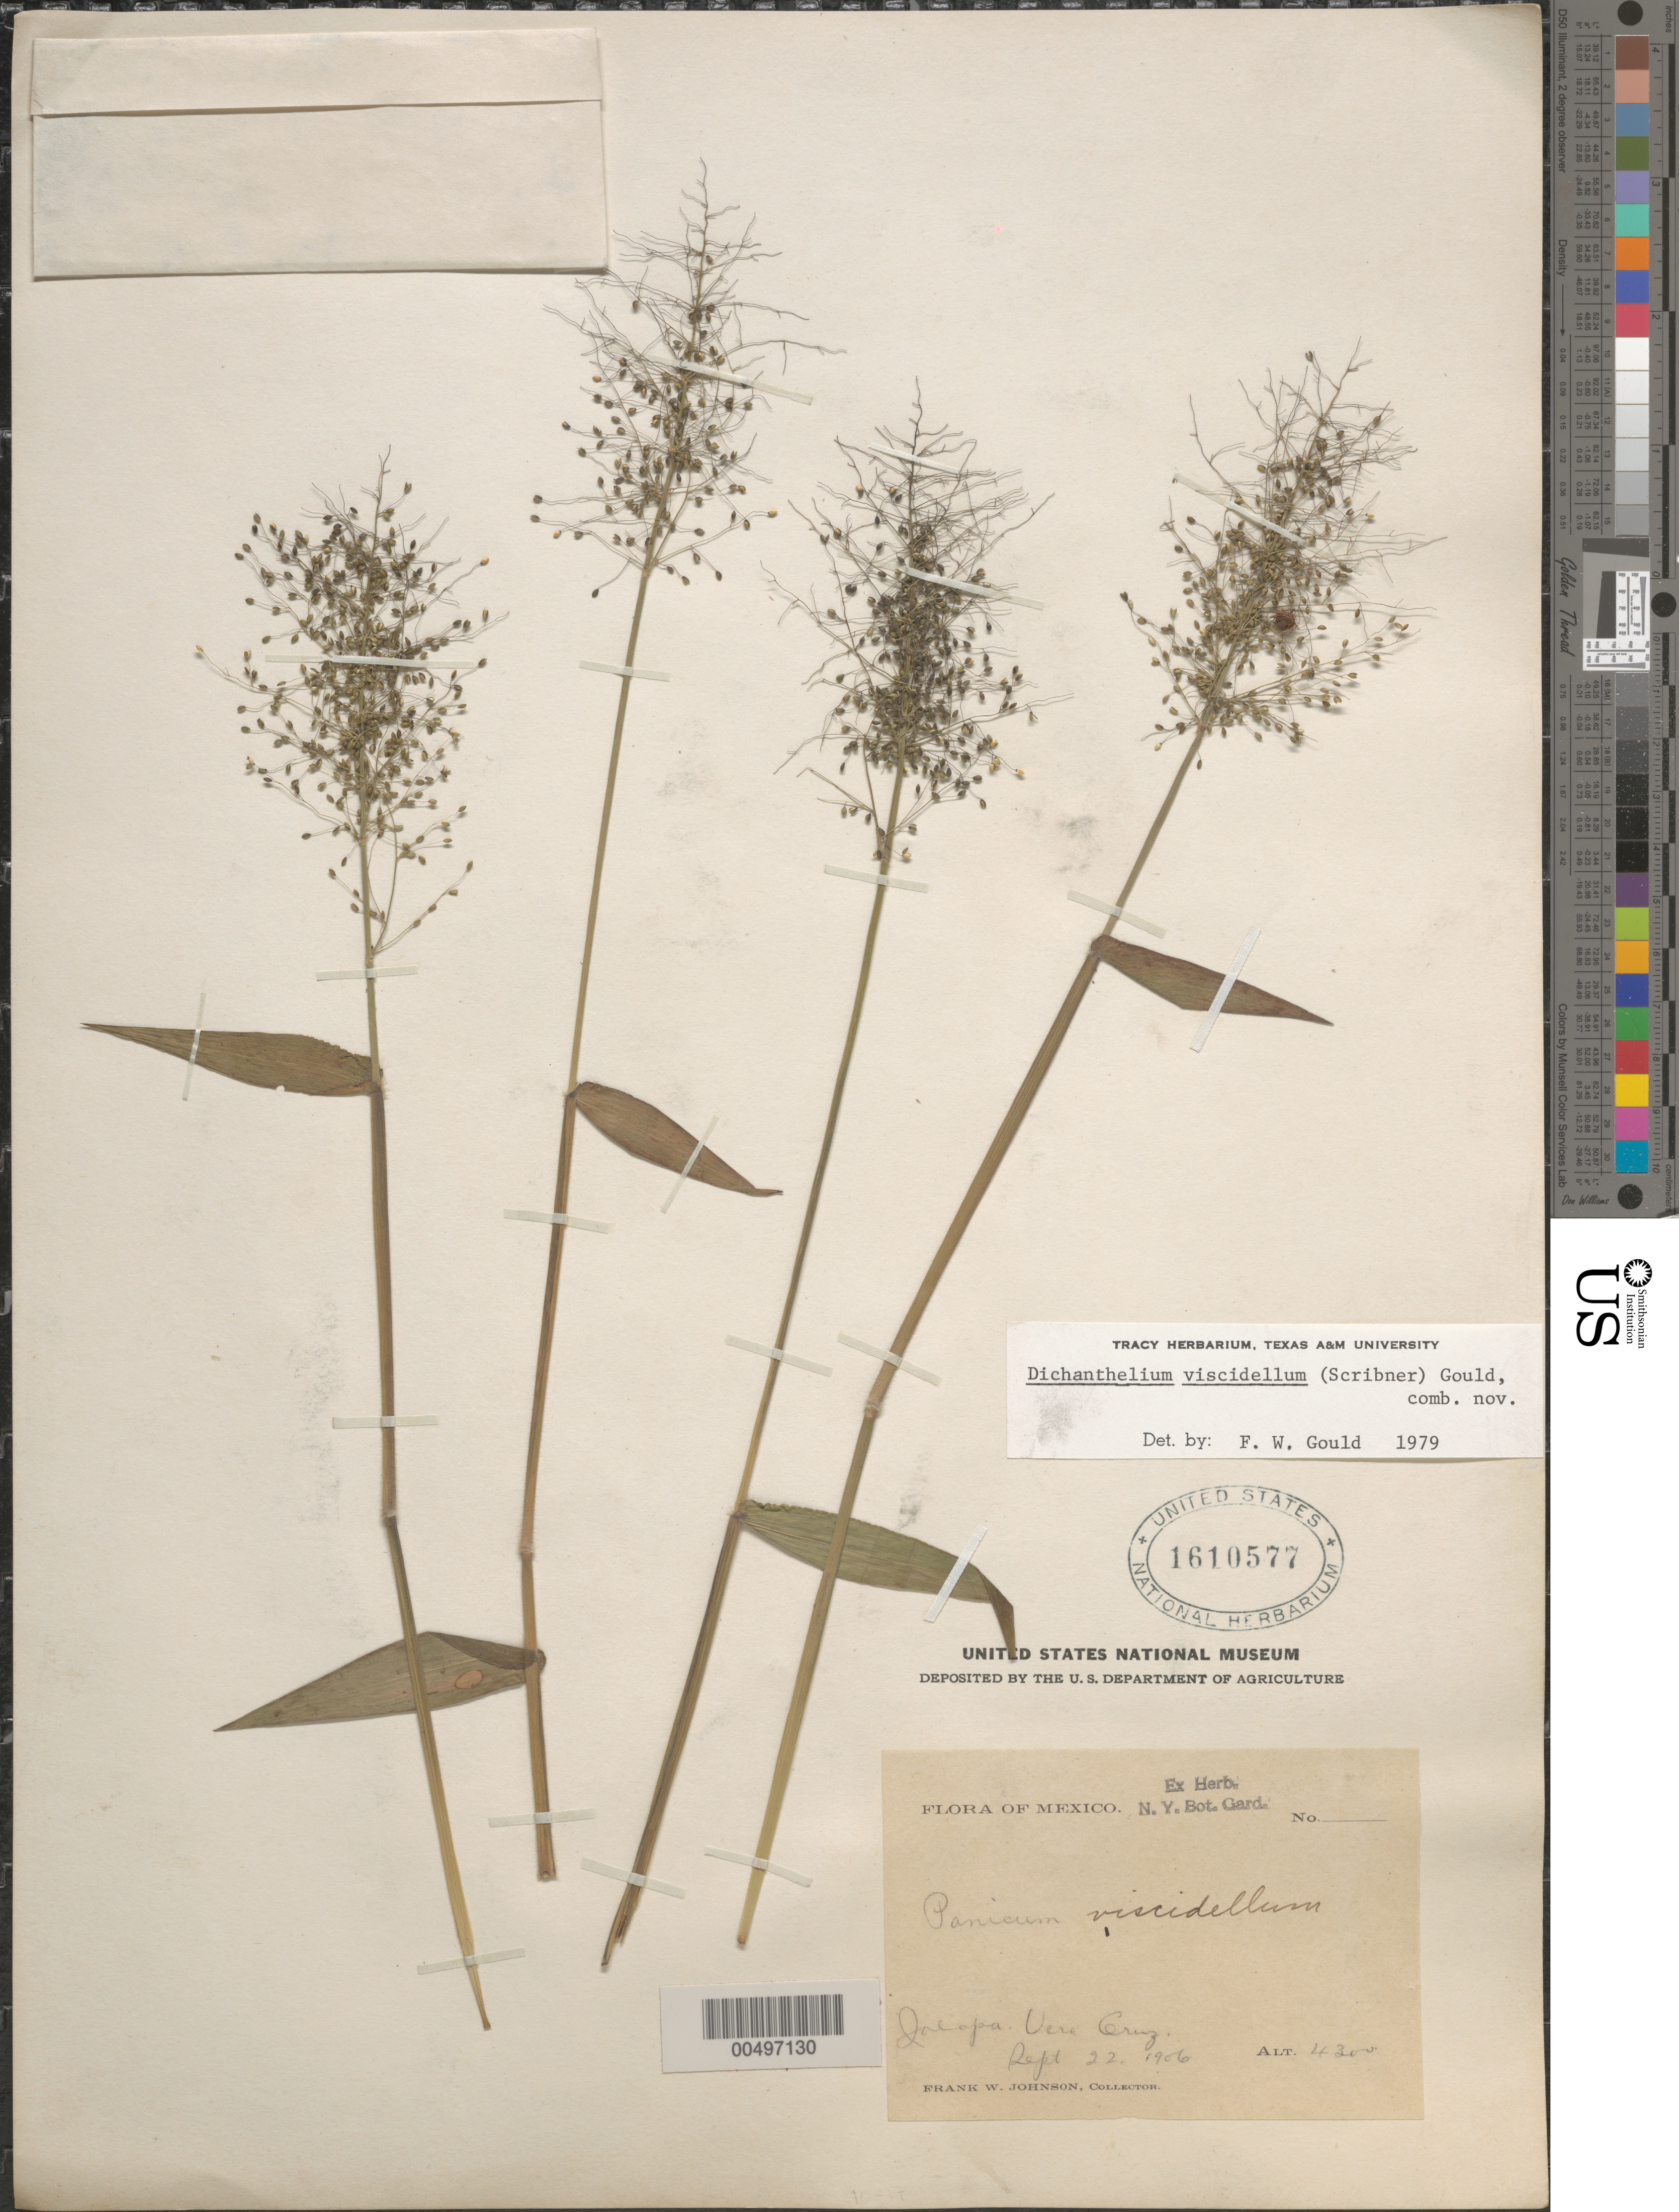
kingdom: Plantae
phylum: Tracheophyta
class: Liliopsida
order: Poales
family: Poaceae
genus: Dichanthelium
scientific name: Dichanthelium viscidellum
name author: (Scribn.) Gould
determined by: Gould, F. W.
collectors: F. W. Johnson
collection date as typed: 22 Sep 1906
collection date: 1906-09-22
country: Mexico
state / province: Veracruz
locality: Jalapa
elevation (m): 1311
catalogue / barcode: US 1610577